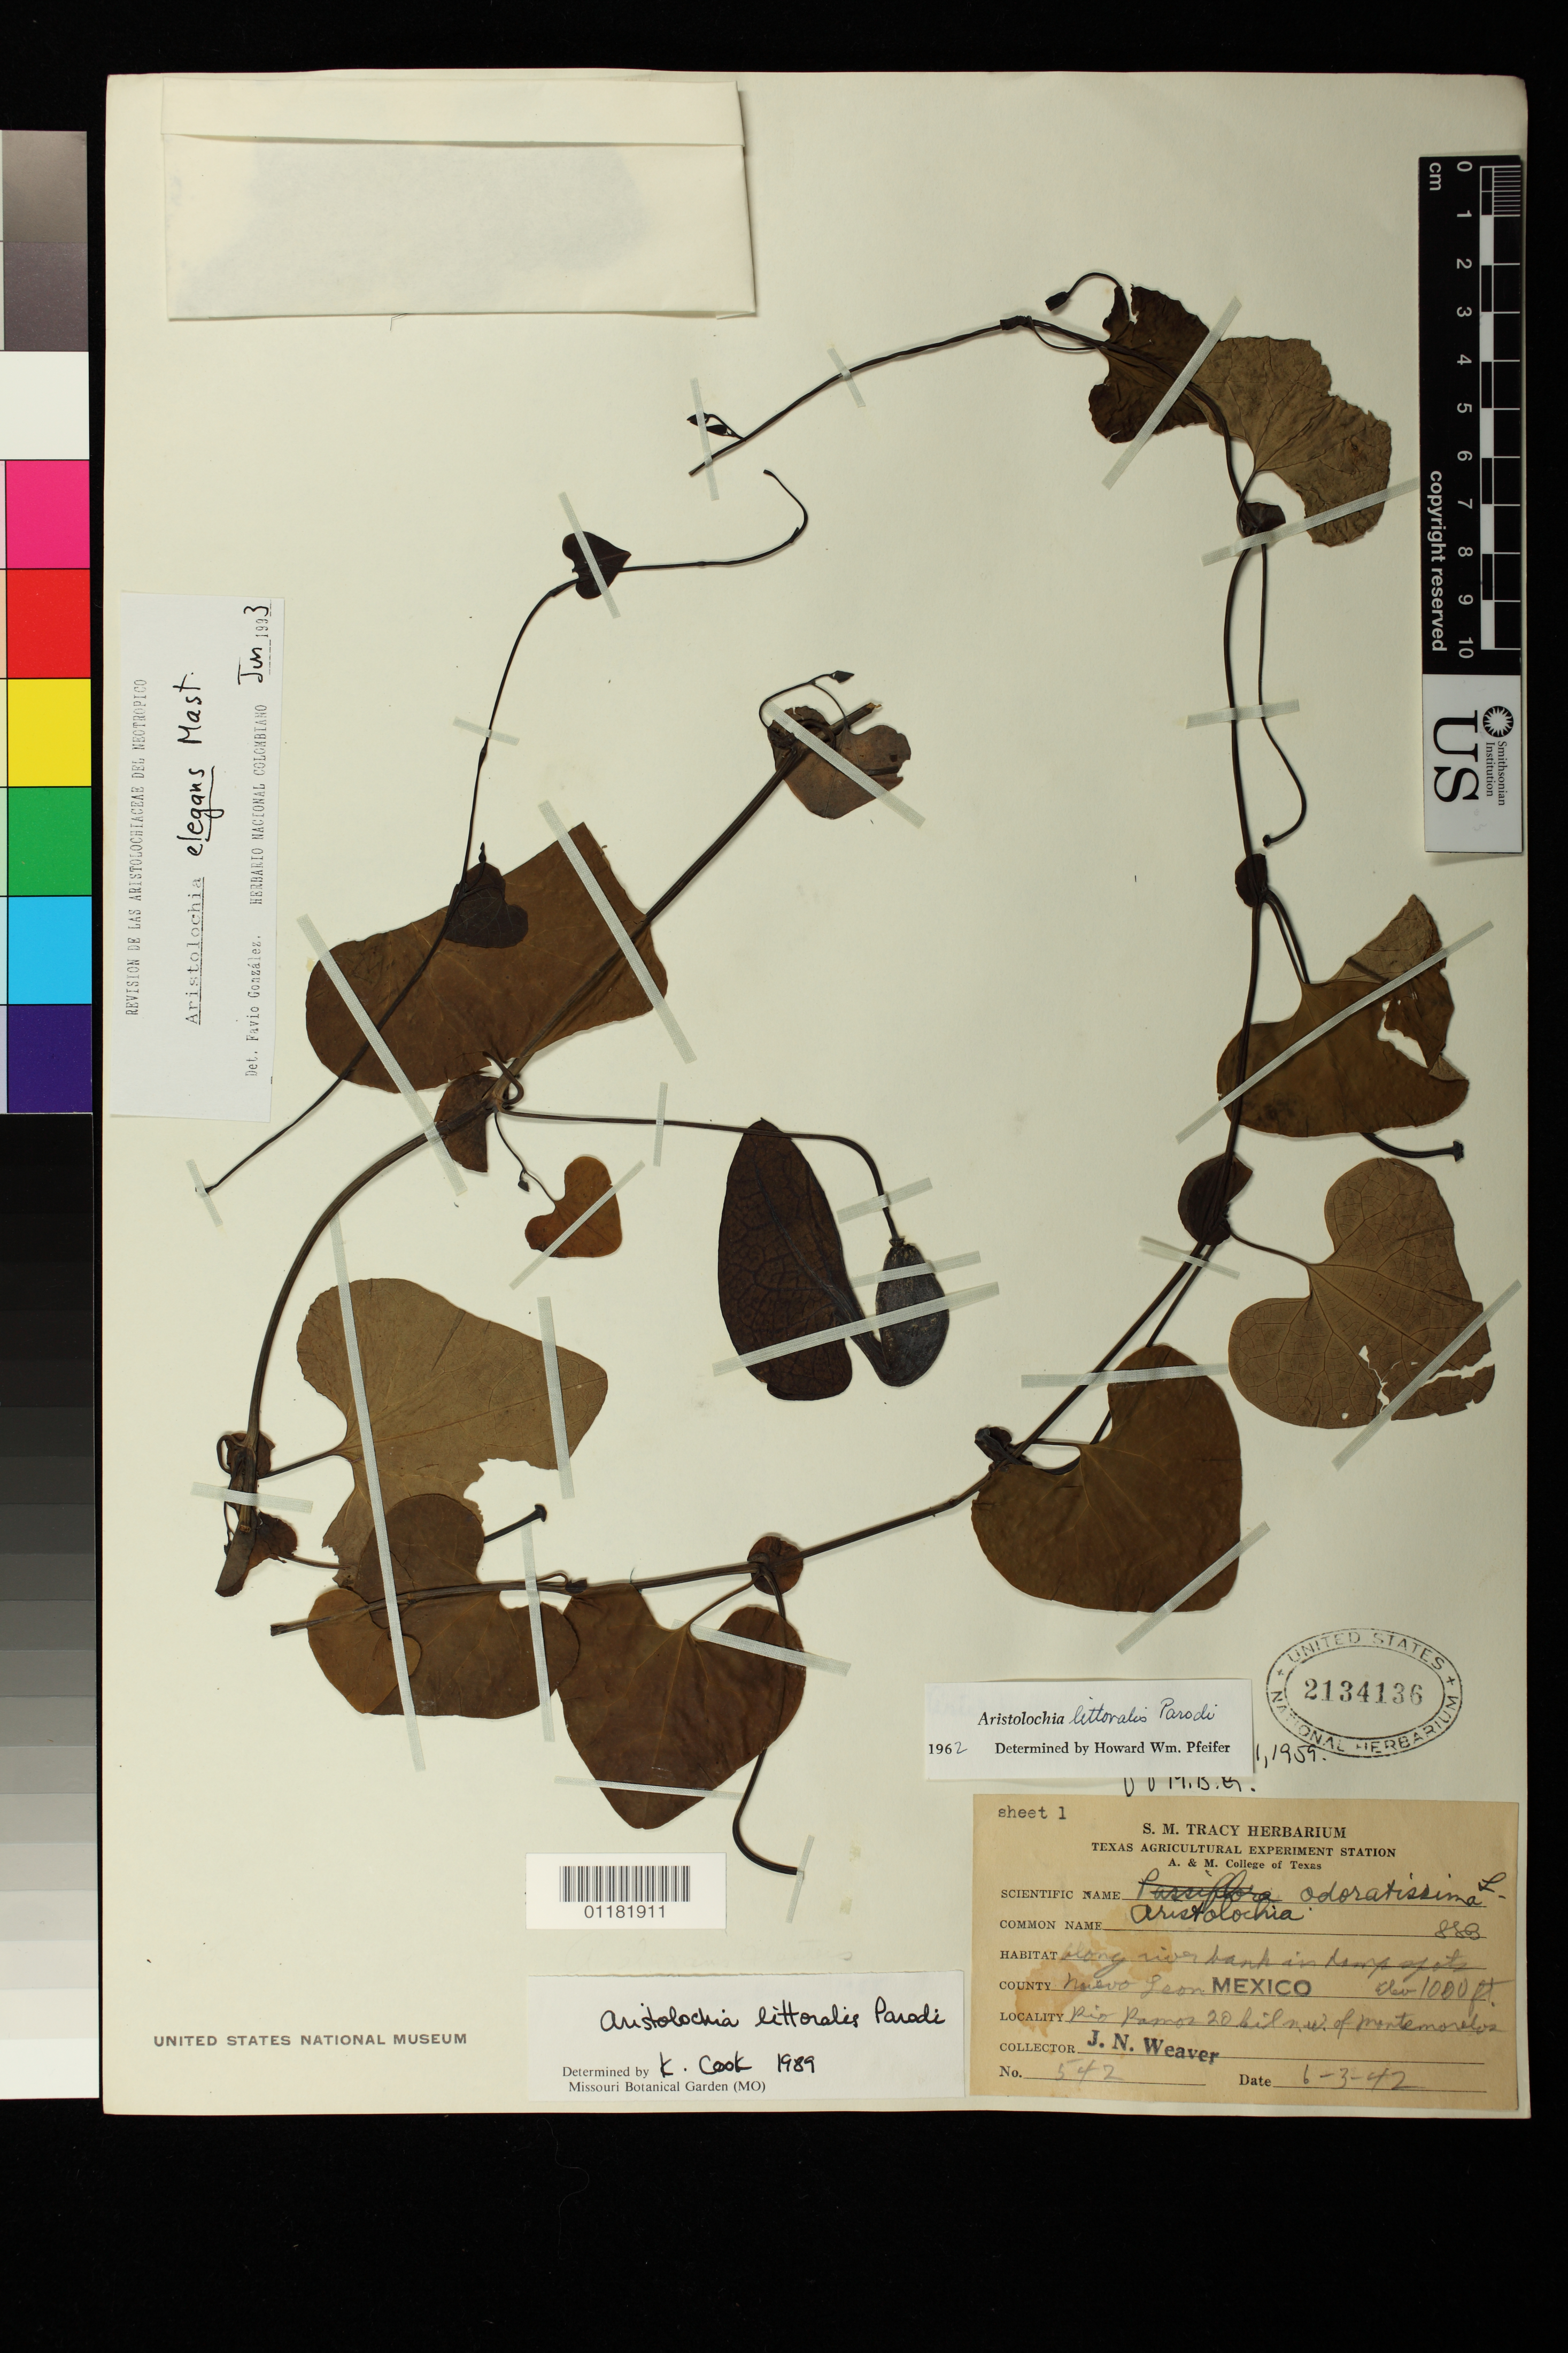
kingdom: Plantae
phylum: Tracheophyta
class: Magnoliopsida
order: Piperales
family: Aristolochiaceae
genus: Aristolochia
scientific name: Aristolochia elegans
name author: Mast.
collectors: J. N. Weaver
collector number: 542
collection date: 1942-06-03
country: Mexico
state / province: Nuevo Leon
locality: Rio Ramos 20 km. N.W. of Montemorelos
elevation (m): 305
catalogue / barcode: US 2134136